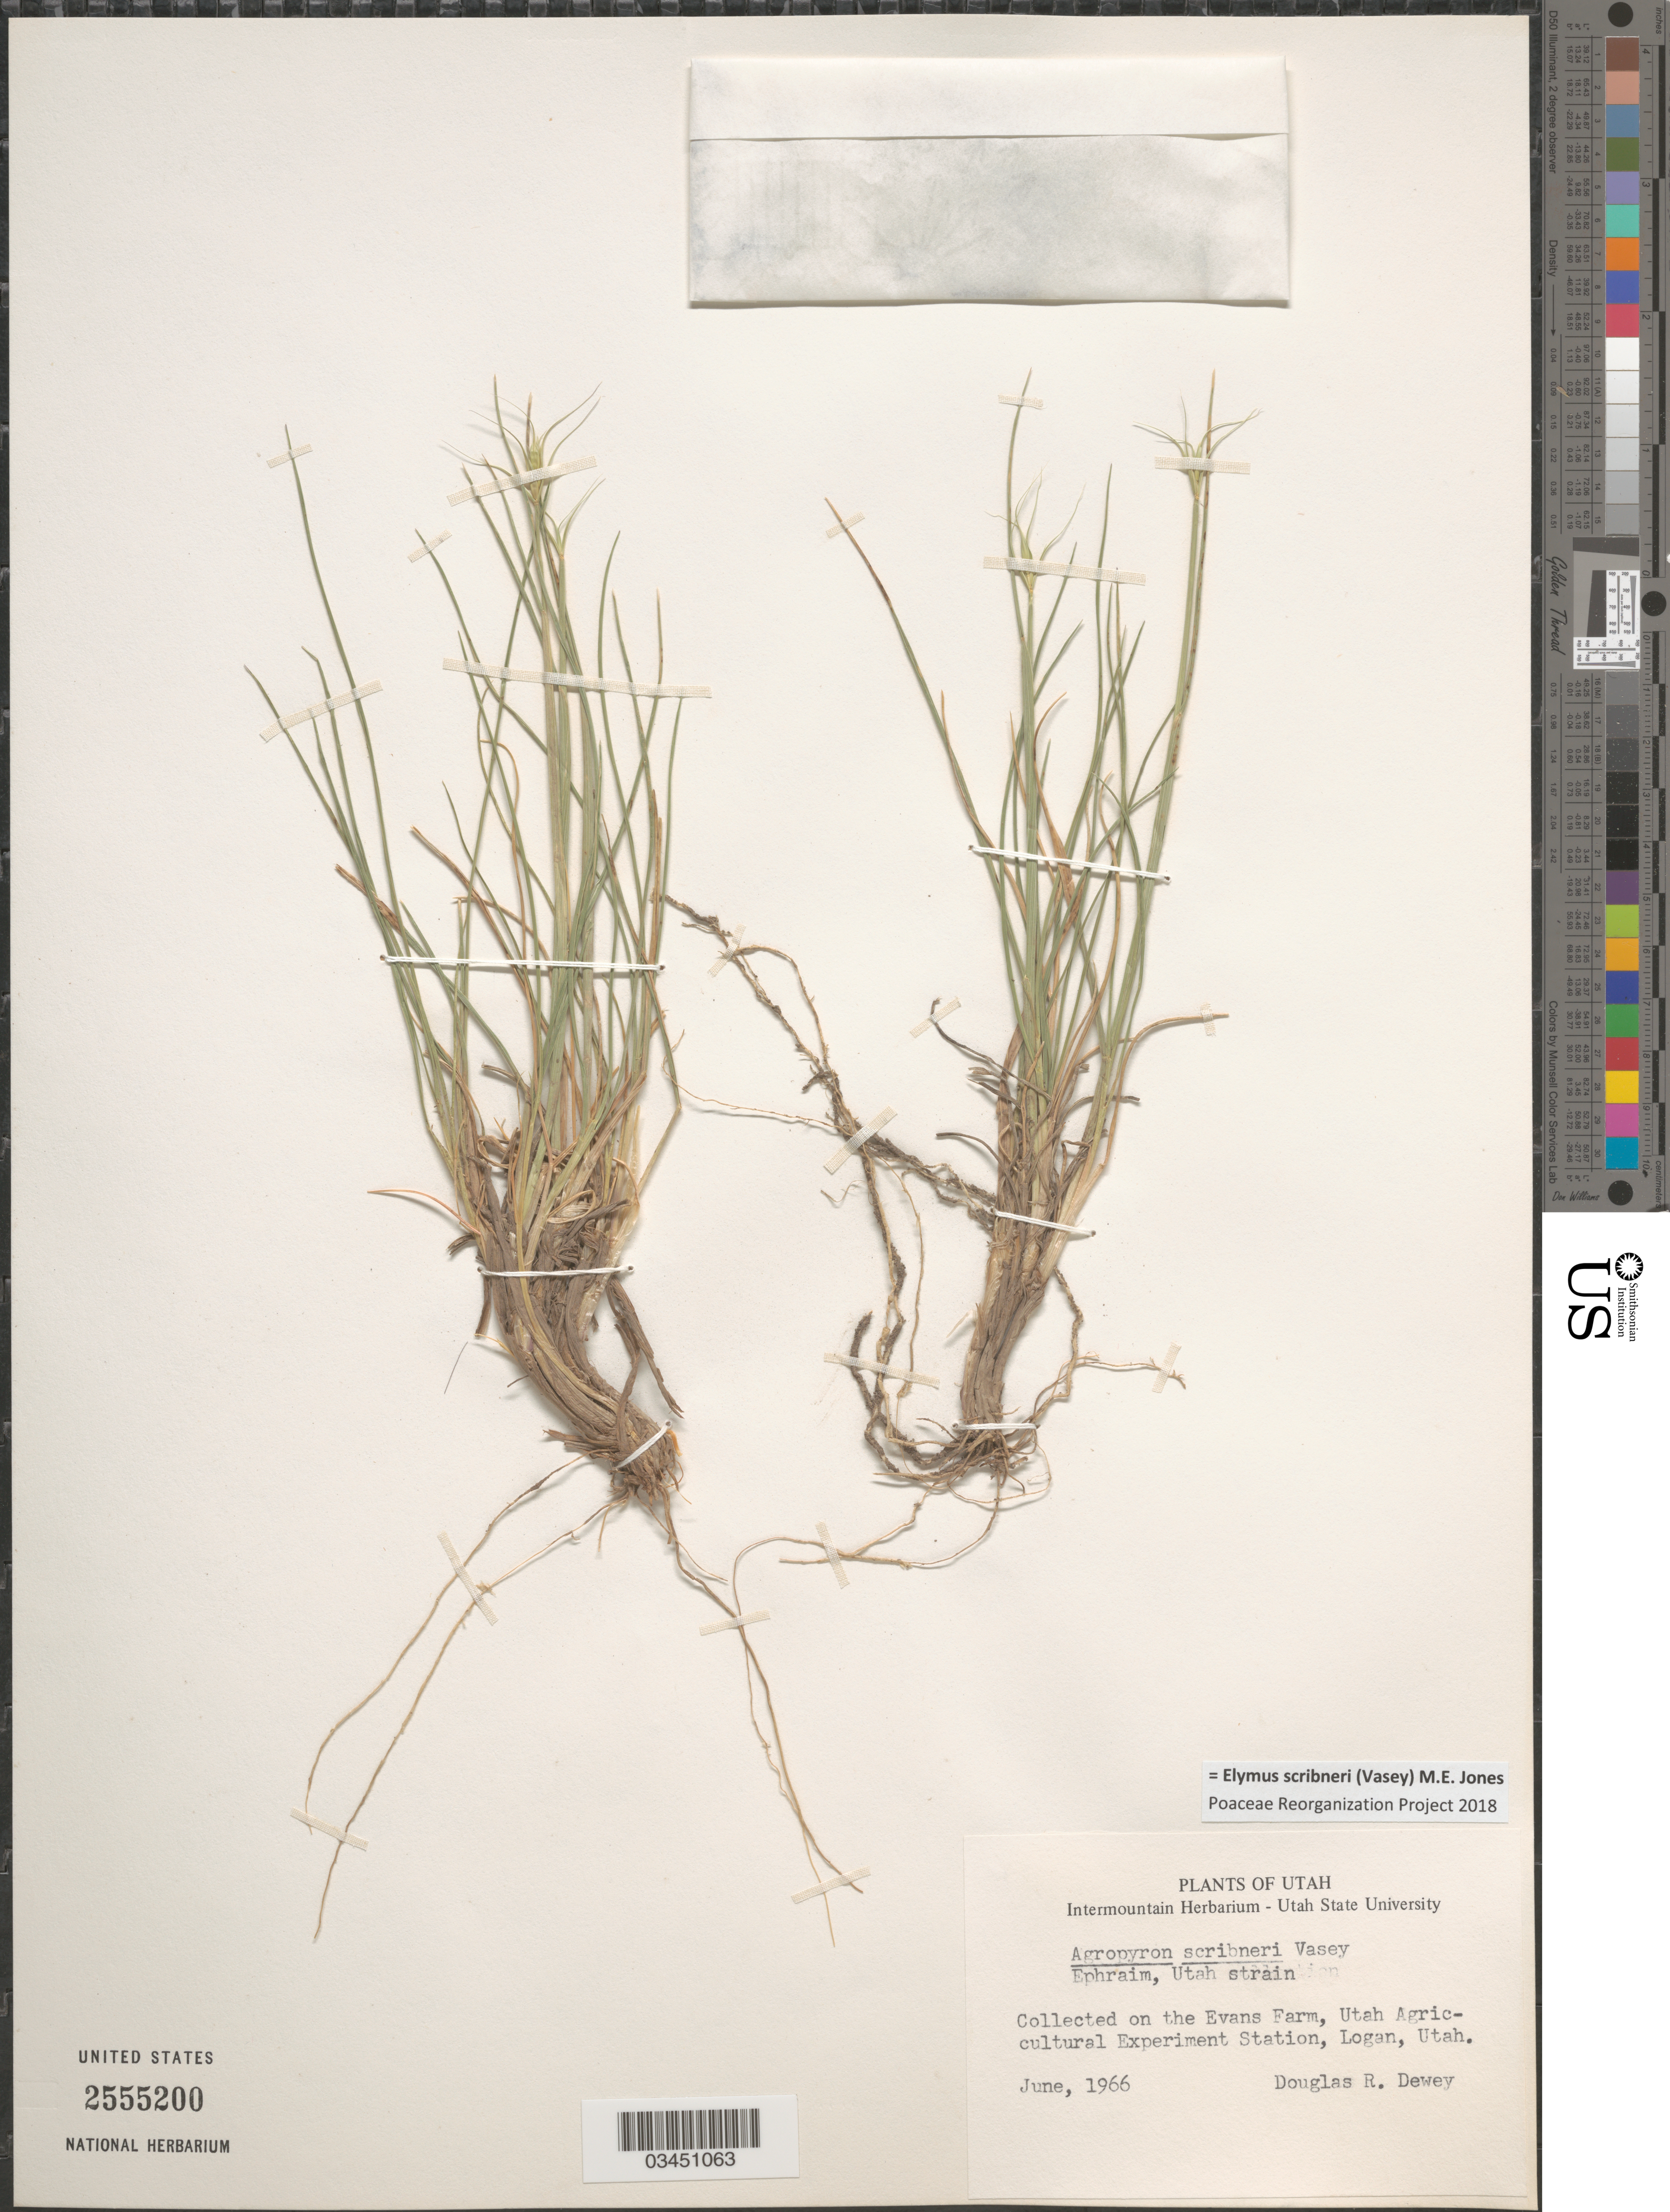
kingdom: Plantae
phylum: Tracheophyta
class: Liliopsida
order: Poales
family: Poaceae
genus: Elymus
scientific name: Elymus scribneri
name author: (Vasey) M.E. Jones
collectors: D. Dewey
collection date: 1966-06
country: United States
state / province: Utah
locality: On the Evans Farm, Utah Agricultural Experiment Station, Logan.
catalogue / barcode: US 2555200